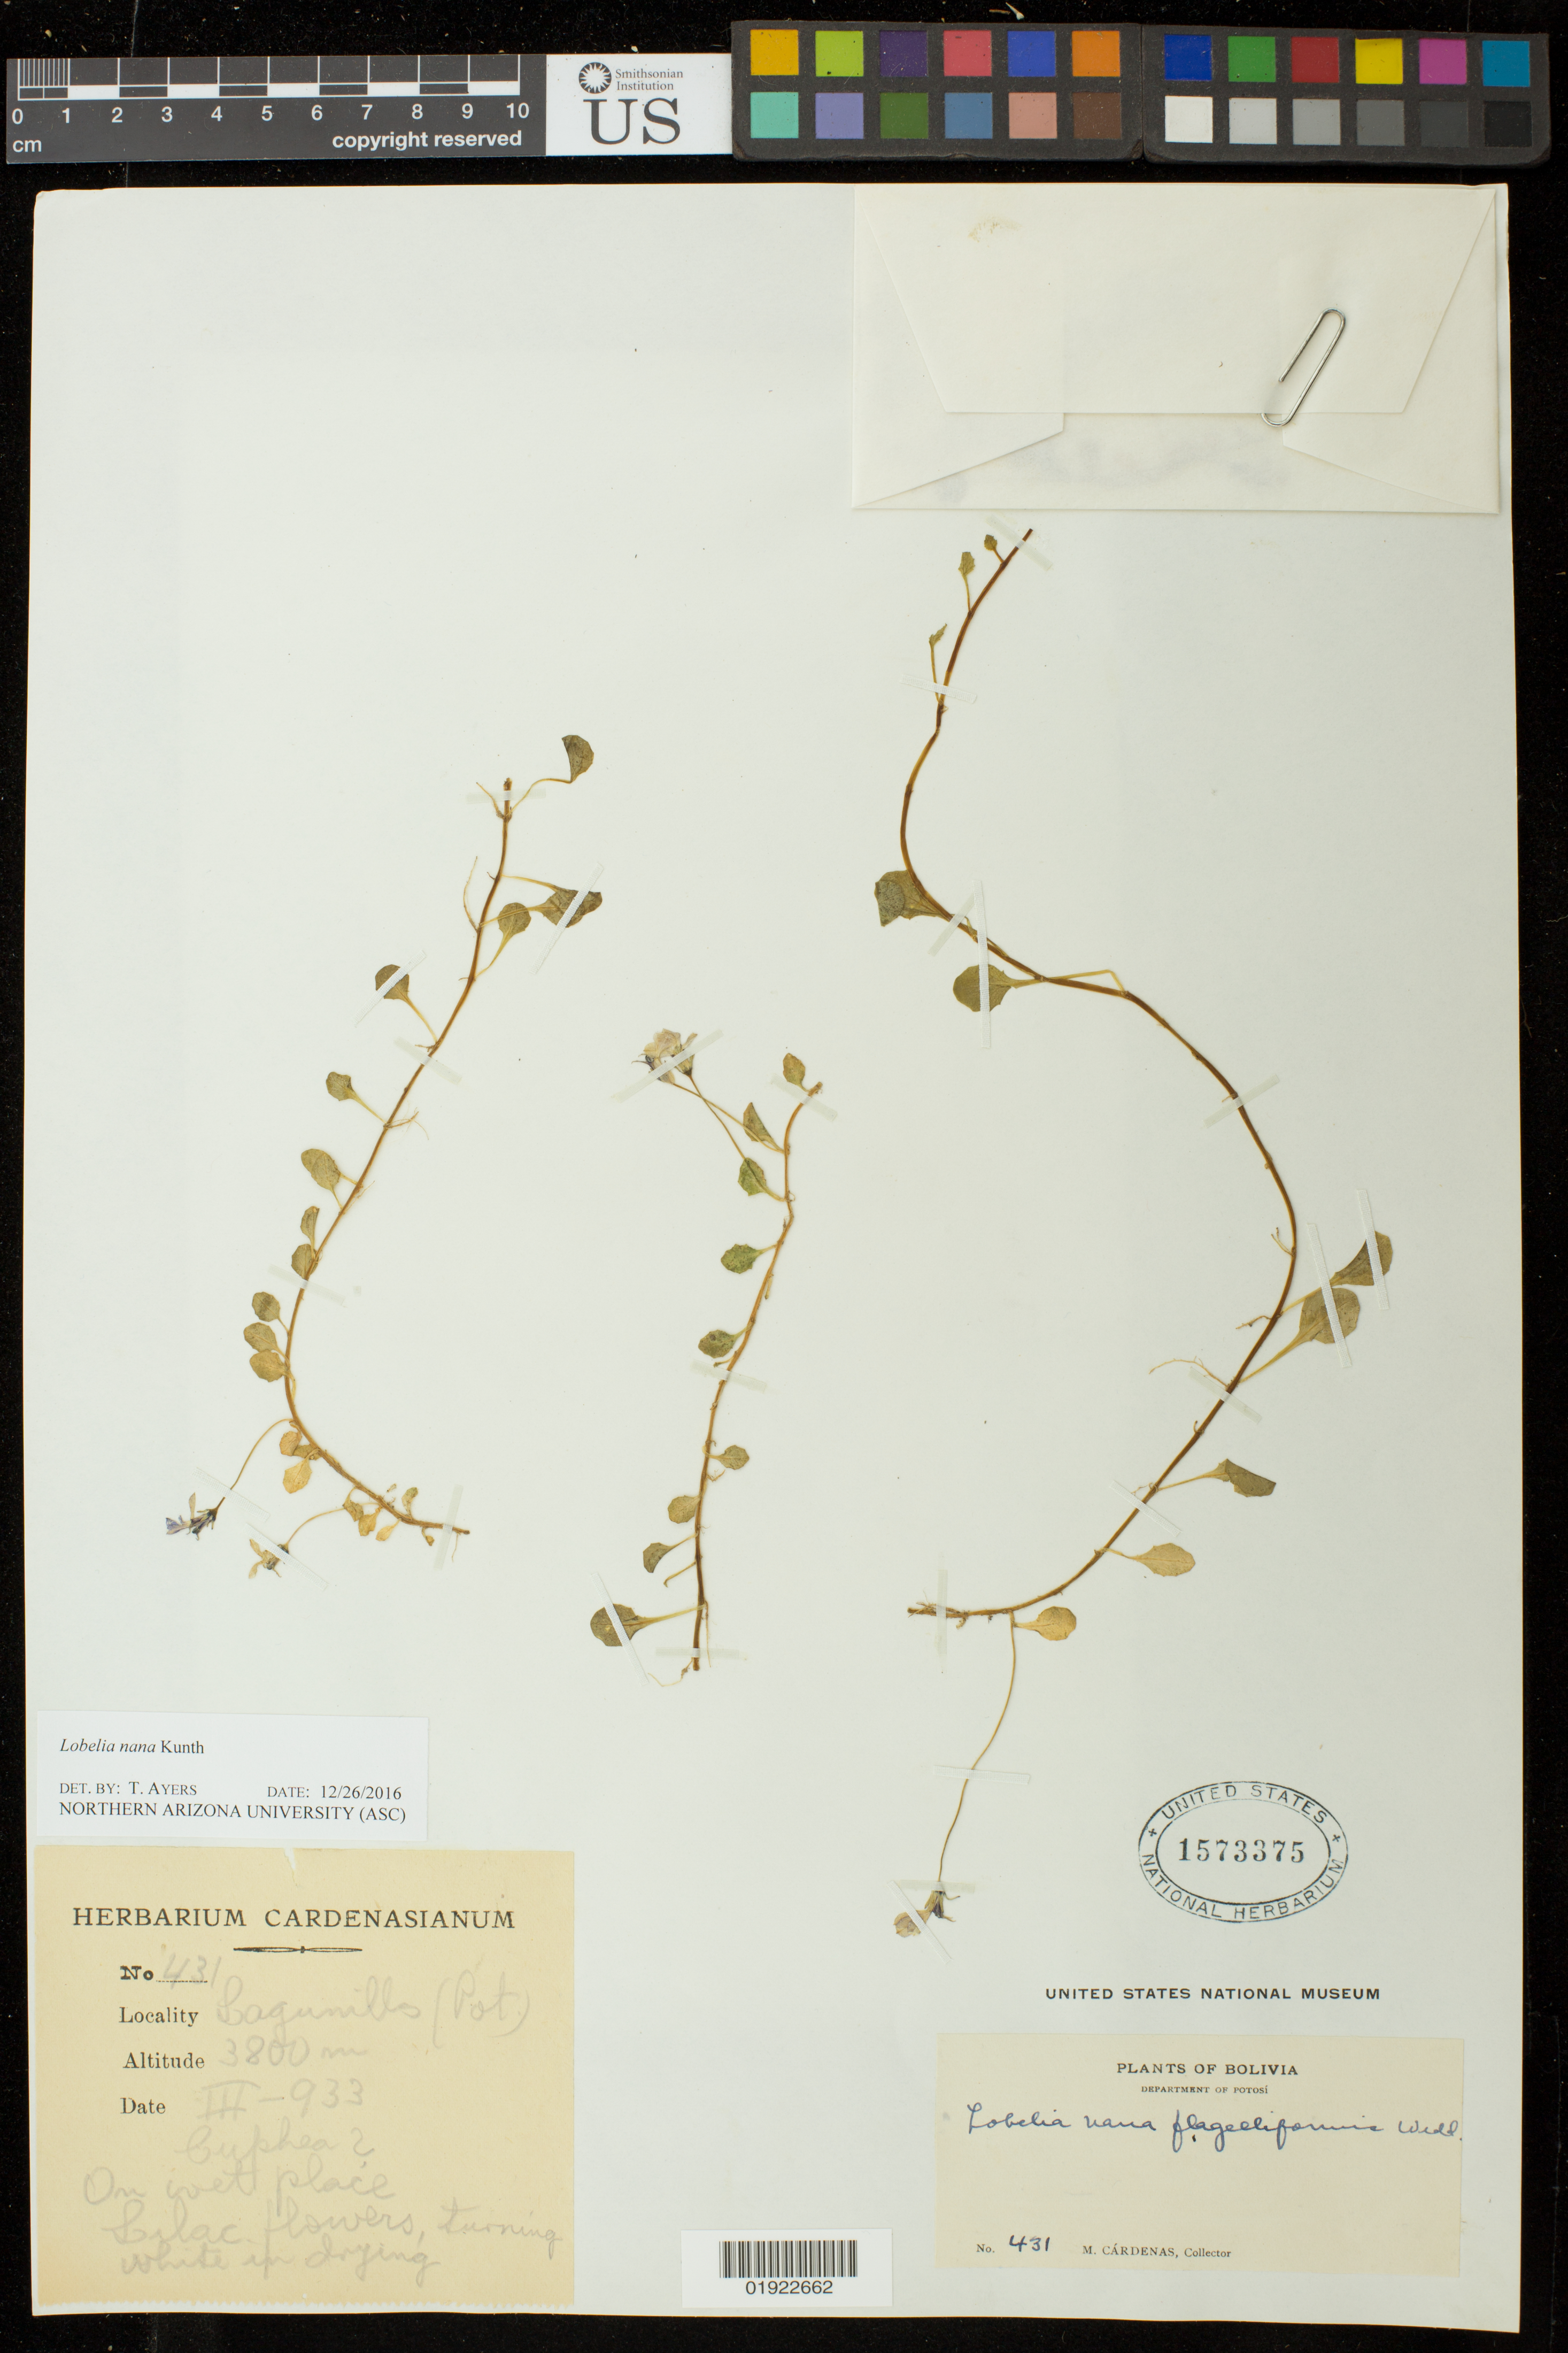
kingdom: Plantae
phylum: Tracheophyta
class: Magnoliopsida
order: Asterales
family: Campanulaceae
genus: Lobelia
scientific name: Lobelia nana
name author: Kunth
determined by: Ayers, Tina J.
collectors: M. Cárdenas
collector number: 431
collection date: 1933-03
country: Bolivia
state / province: Potosi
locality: Lagunilla.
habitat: On wet place.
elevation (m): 3800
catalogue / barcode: US 1573375